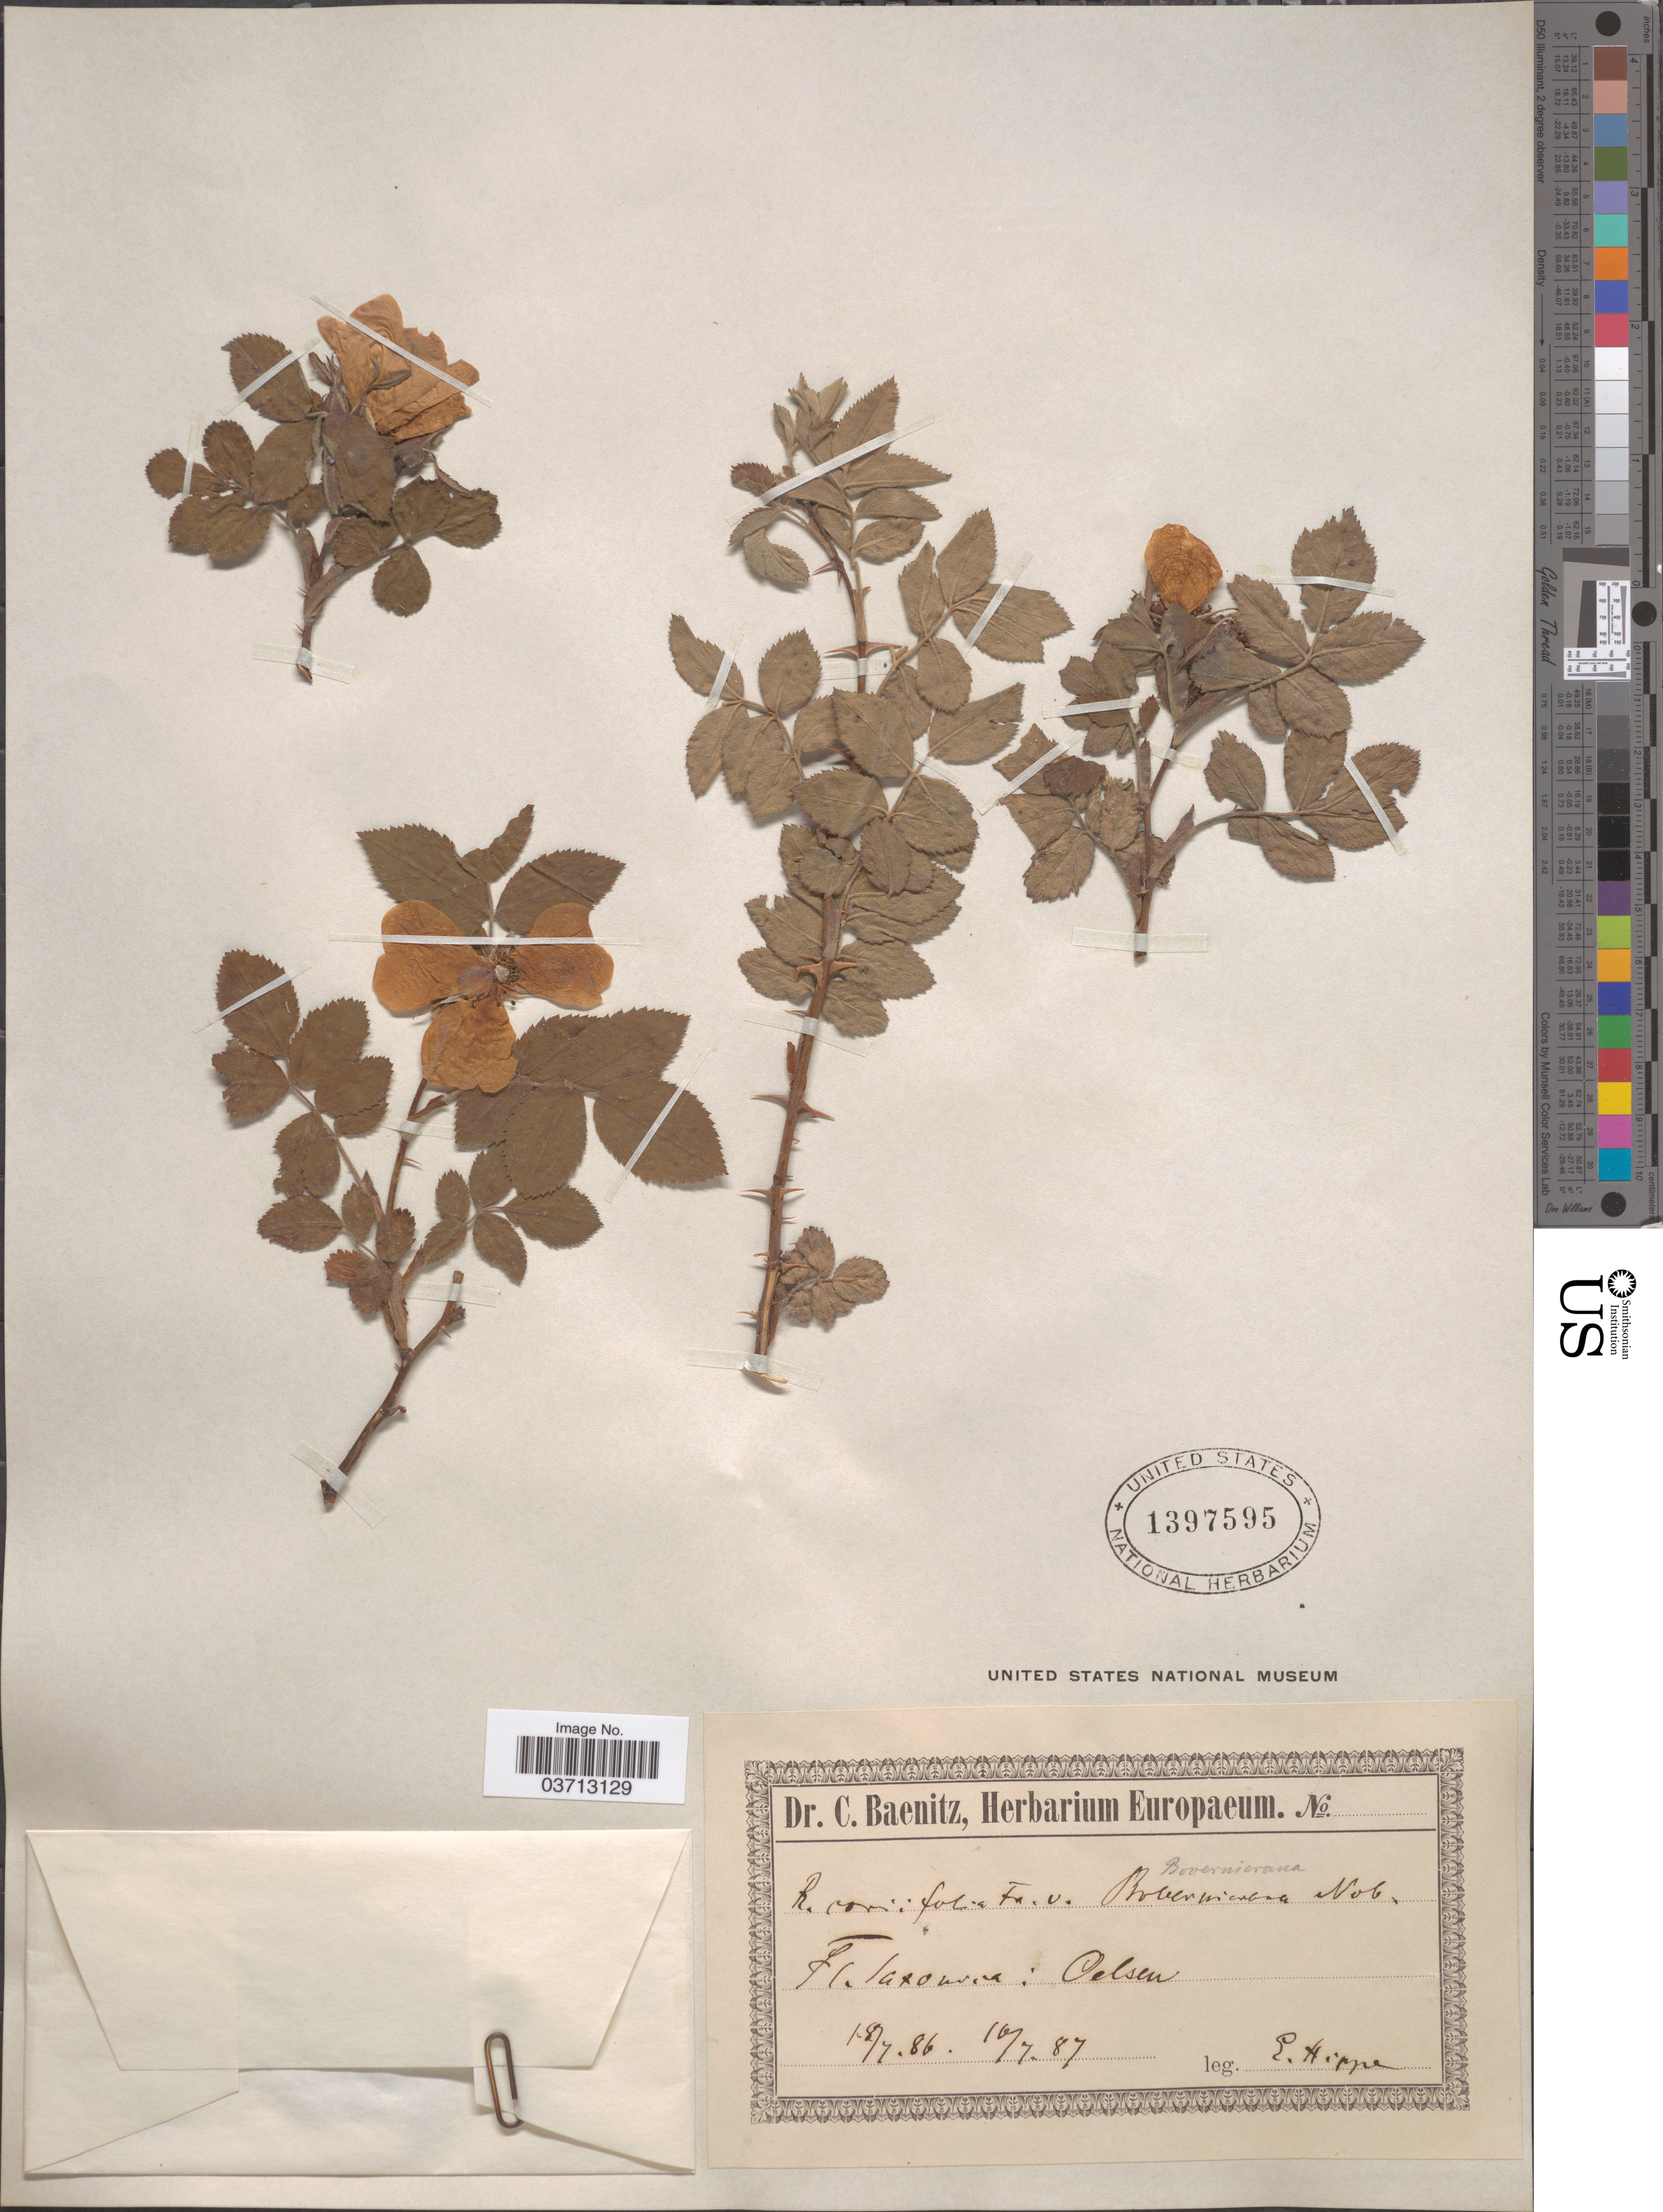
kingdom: Plantae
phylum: Tracheophyta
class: Magnoliopsida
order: Rosales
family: Rosaceae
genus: Rosa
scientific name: Rosa coriifolia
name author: Fr. a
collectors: E. Hippe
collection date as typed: Transcribed d/m/y: 18/7/86 to 10/7/87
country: Germany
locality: Saxonica: Pelsen.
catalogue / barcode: US 1397595